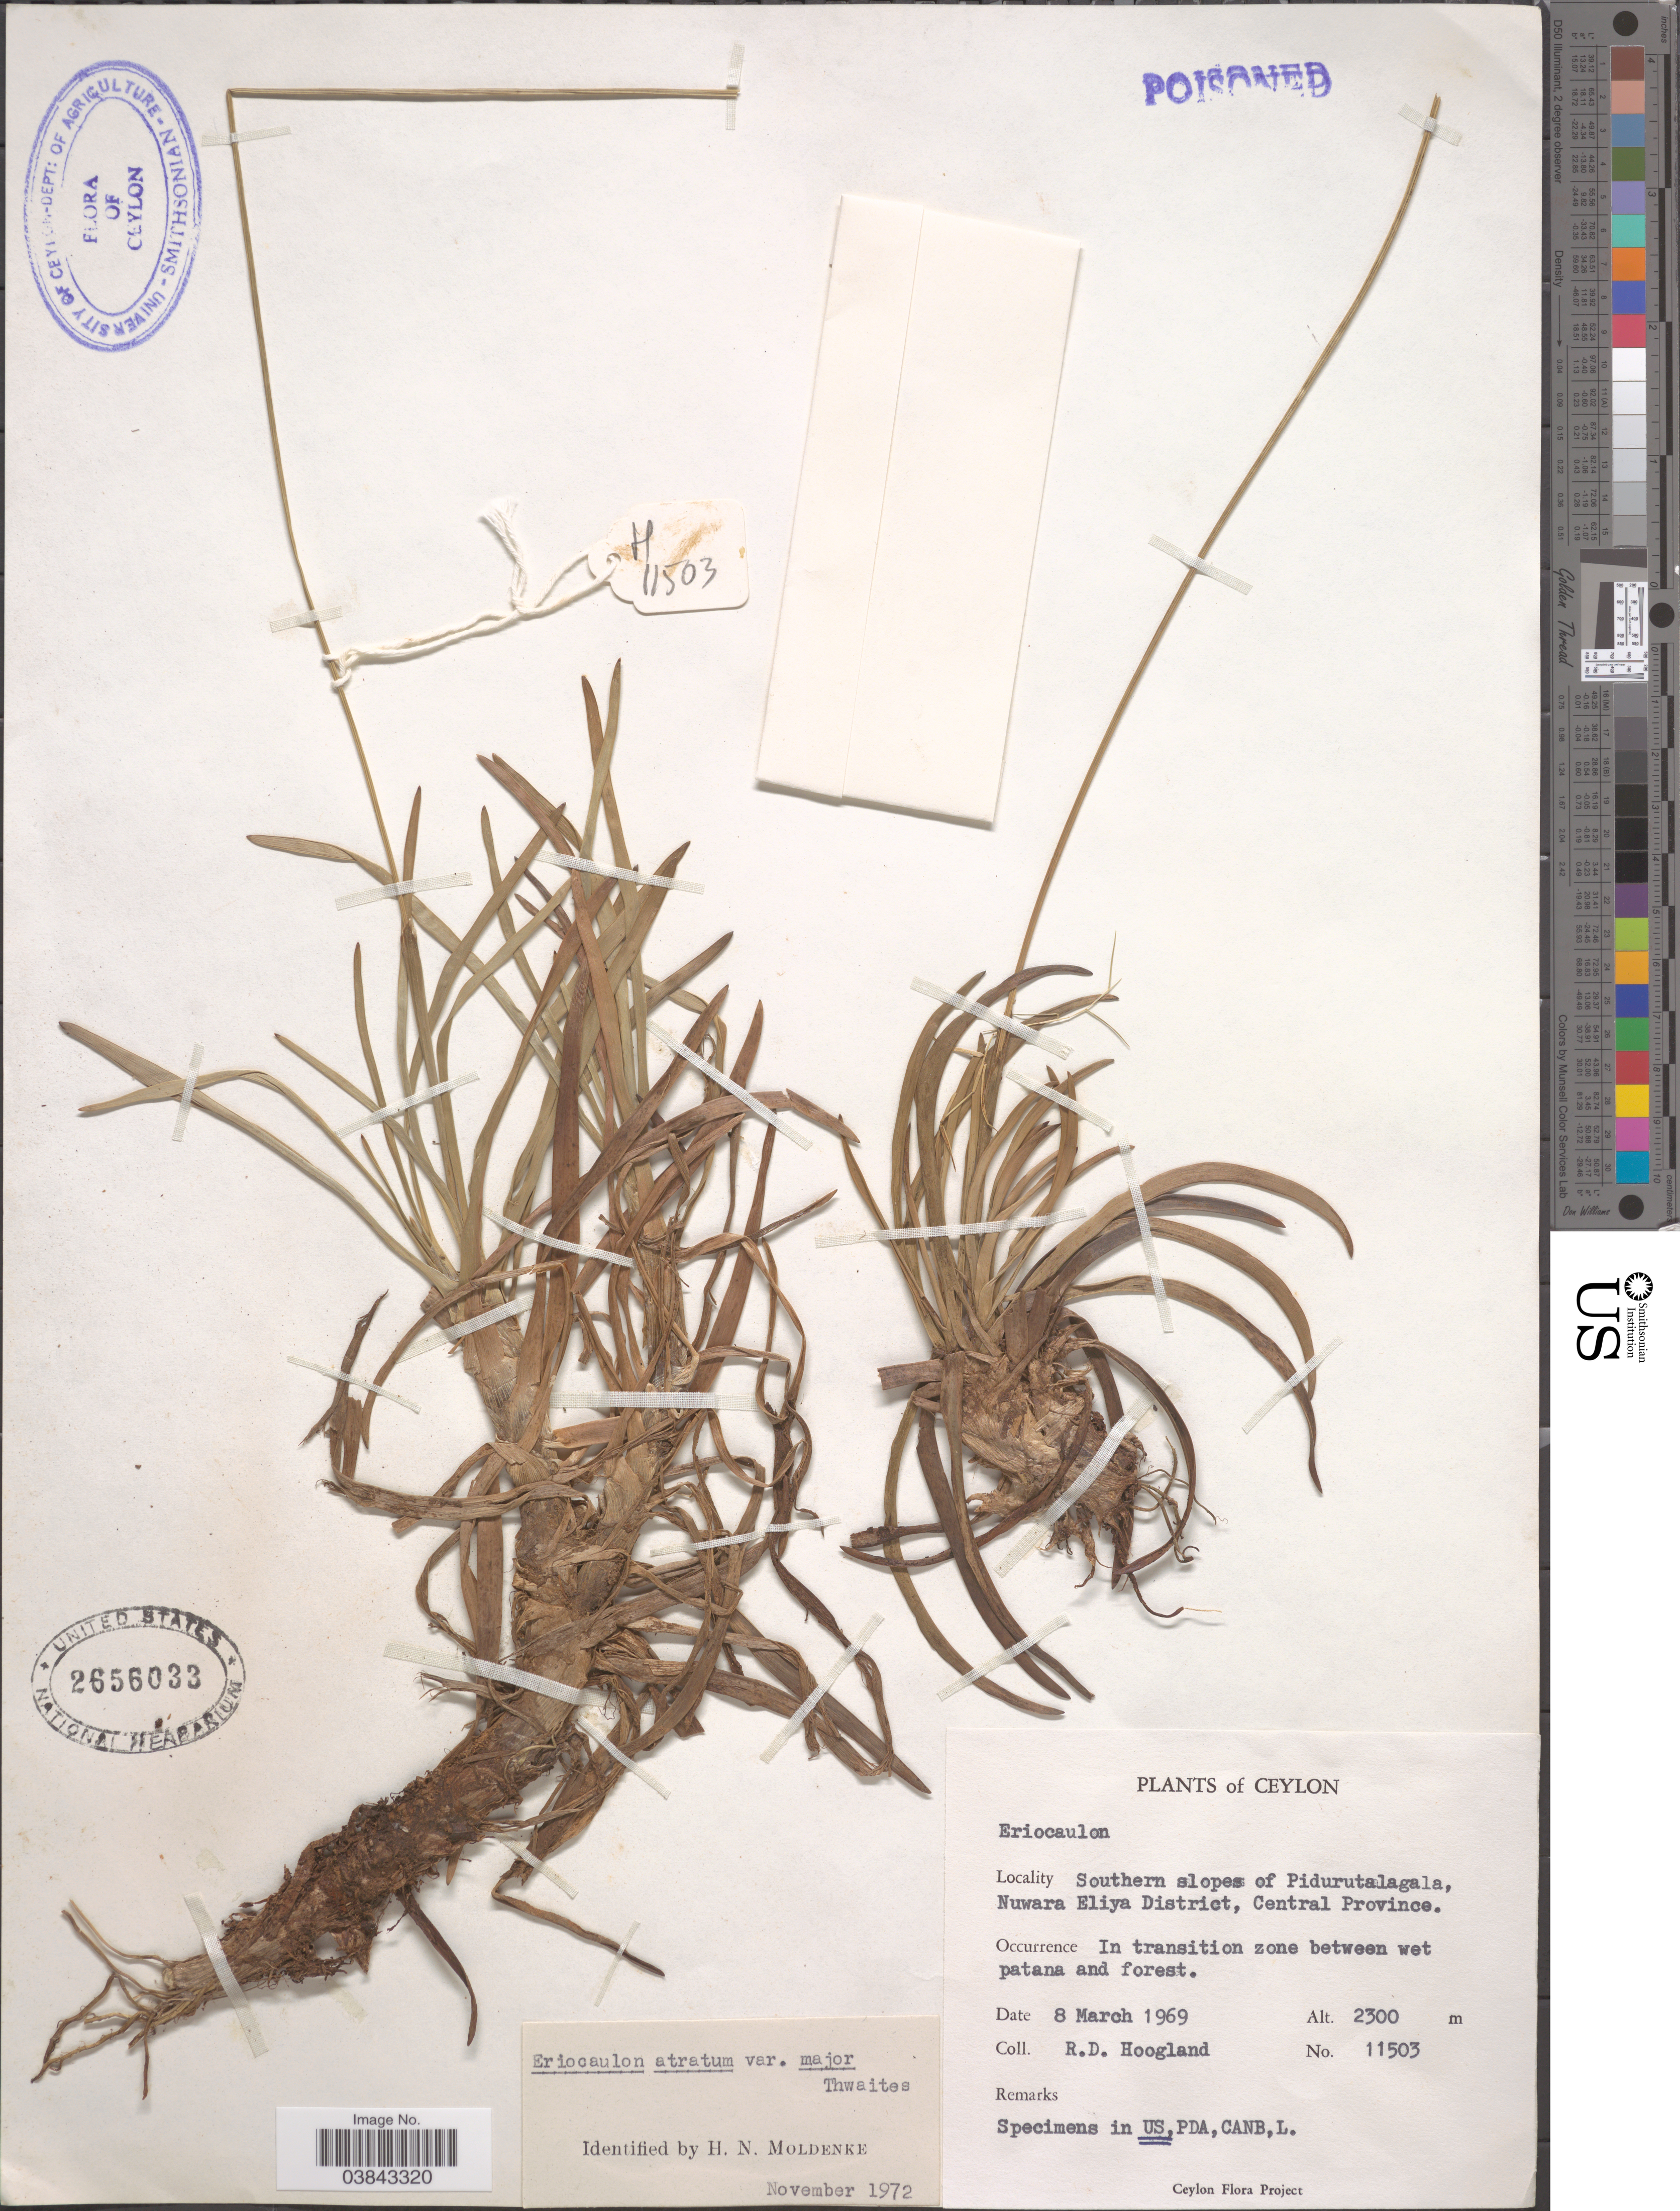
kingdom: Plantae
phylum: Tracheophyta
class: Liliopsida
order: Poales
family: Eriocaulaceae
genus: Eriocaulon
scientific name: Eriocaulon atratum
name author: Körn.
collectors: R. D. Hoogland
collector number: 11503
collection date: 1969-03-08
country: Sri Lanka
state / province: Central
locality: Ceylon. Southern slopes of Pidurutalagala, Nuwara Eliya District, Central Province.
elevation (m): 2300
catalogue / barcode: US 2656033